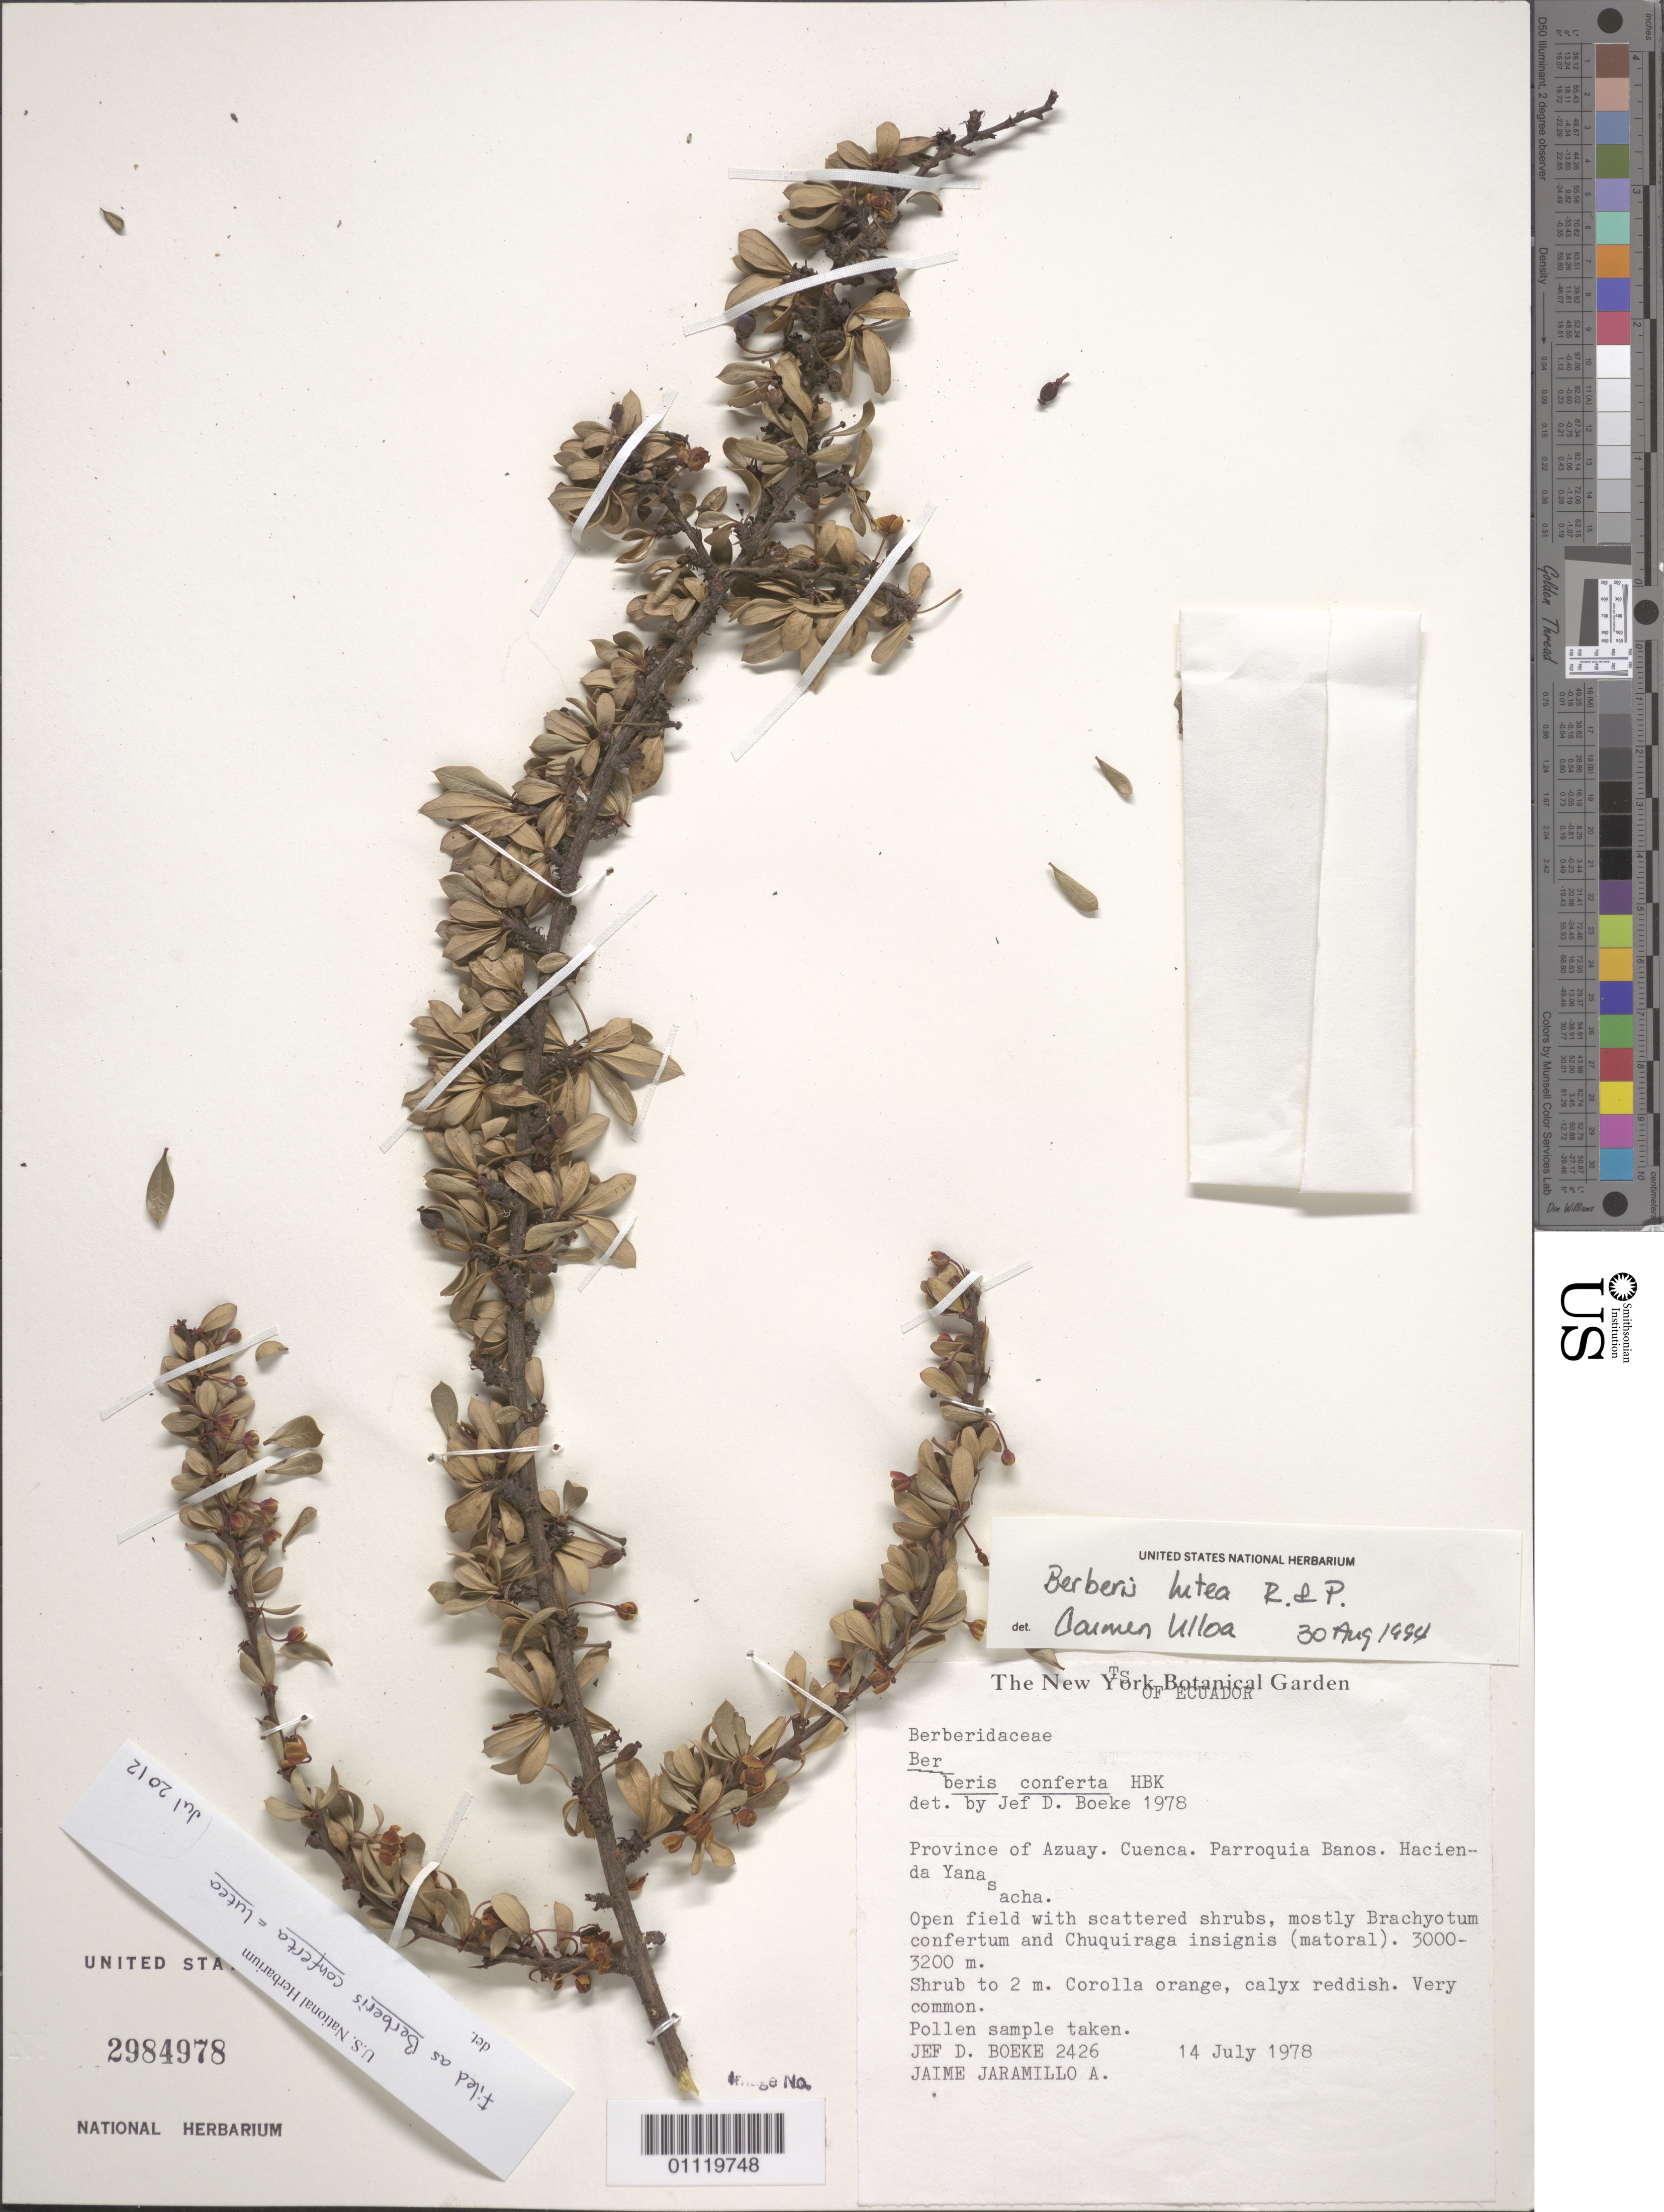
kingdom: Plantae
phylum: Tracheophyta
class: Magnoliopsida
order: Ranunculales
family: Berberidaceae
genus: Berberis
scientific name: Berberis lutea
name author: Ruiz & Pav.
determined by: Ulloa, C.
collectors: J. D. Boeke & J. L. Jaramillo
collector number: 2426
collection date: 1978-07-14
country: Ecuador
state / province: Azuay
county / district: Cuenca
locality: Parroquia Banos, Hacienda da Yanasacha.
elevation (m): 3000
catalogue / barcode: US 2984978